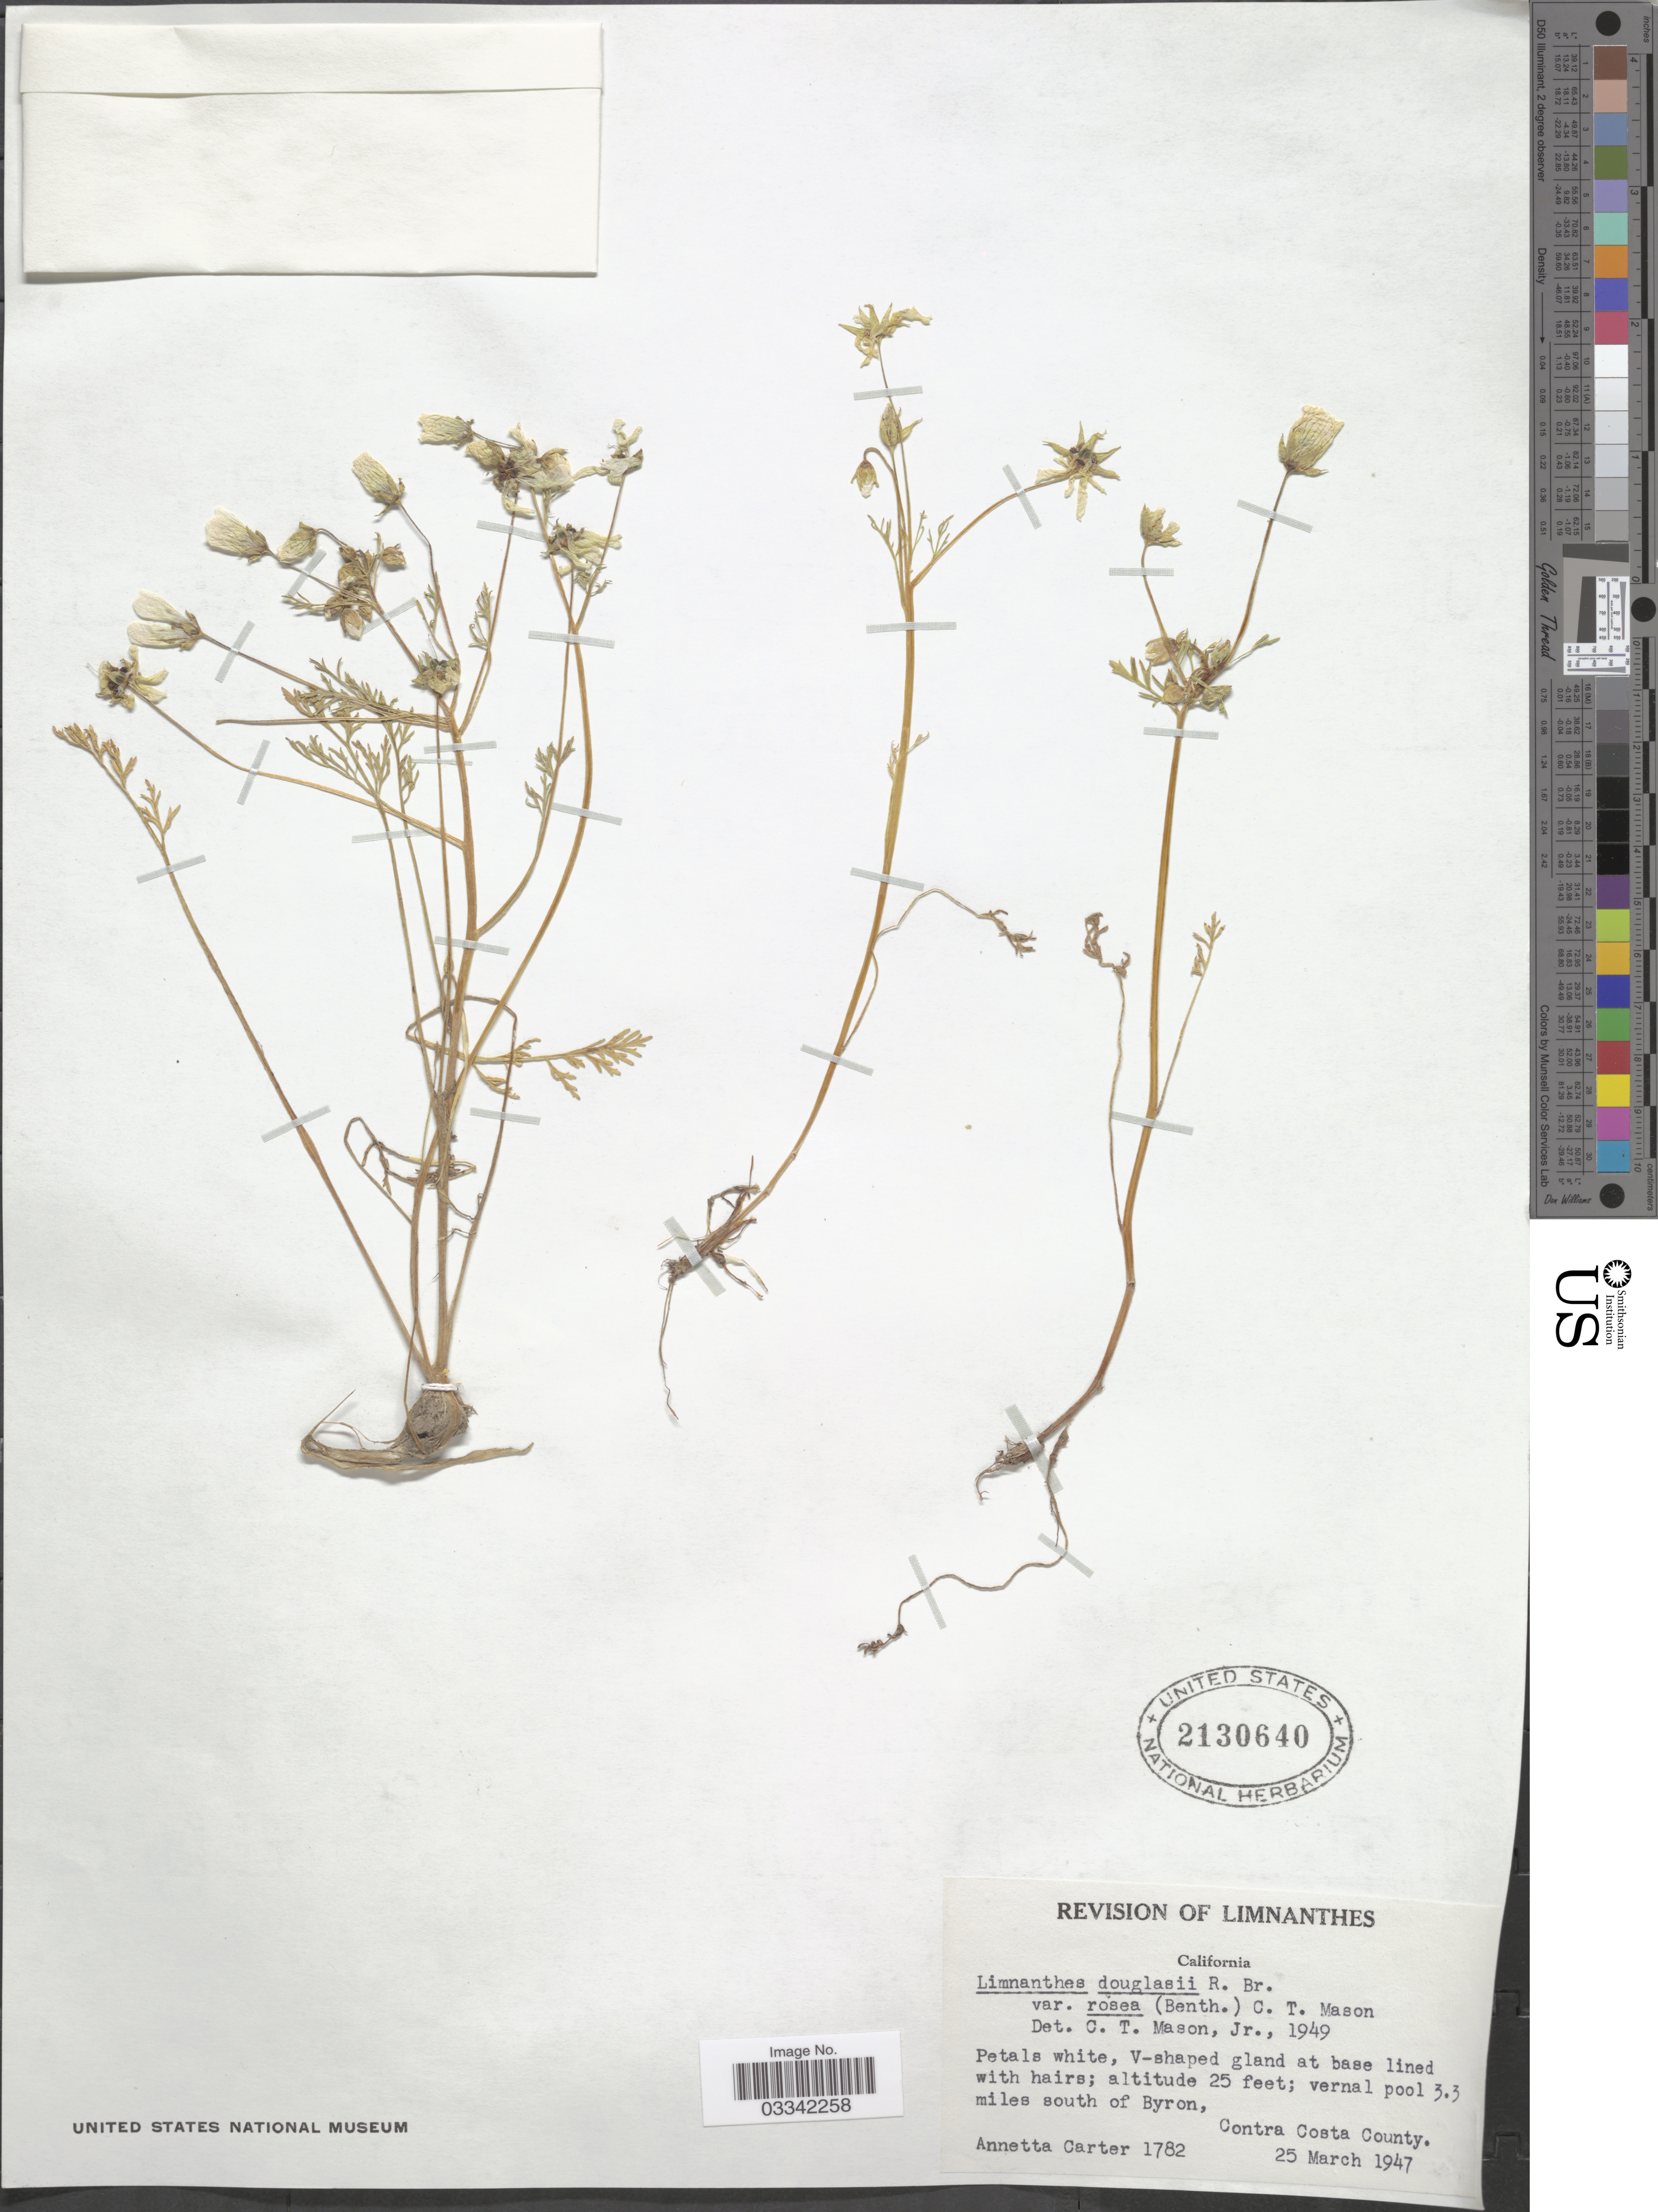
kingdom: Plantae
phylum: Tracheophyta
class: Magnoliopsida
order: Brassicales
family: Limnanthaceae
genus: Limnanthes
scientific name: Limnanthes douglasii var. rosea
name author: (Hartw. ex Benth.) Mason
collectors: A. Carter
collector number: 1782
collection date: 1947-03-25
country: United States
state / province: California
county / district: Contra Costa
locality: Vernal pool 3.3 miles south of Byron, Contra Costa County.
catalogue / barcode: US 2130640